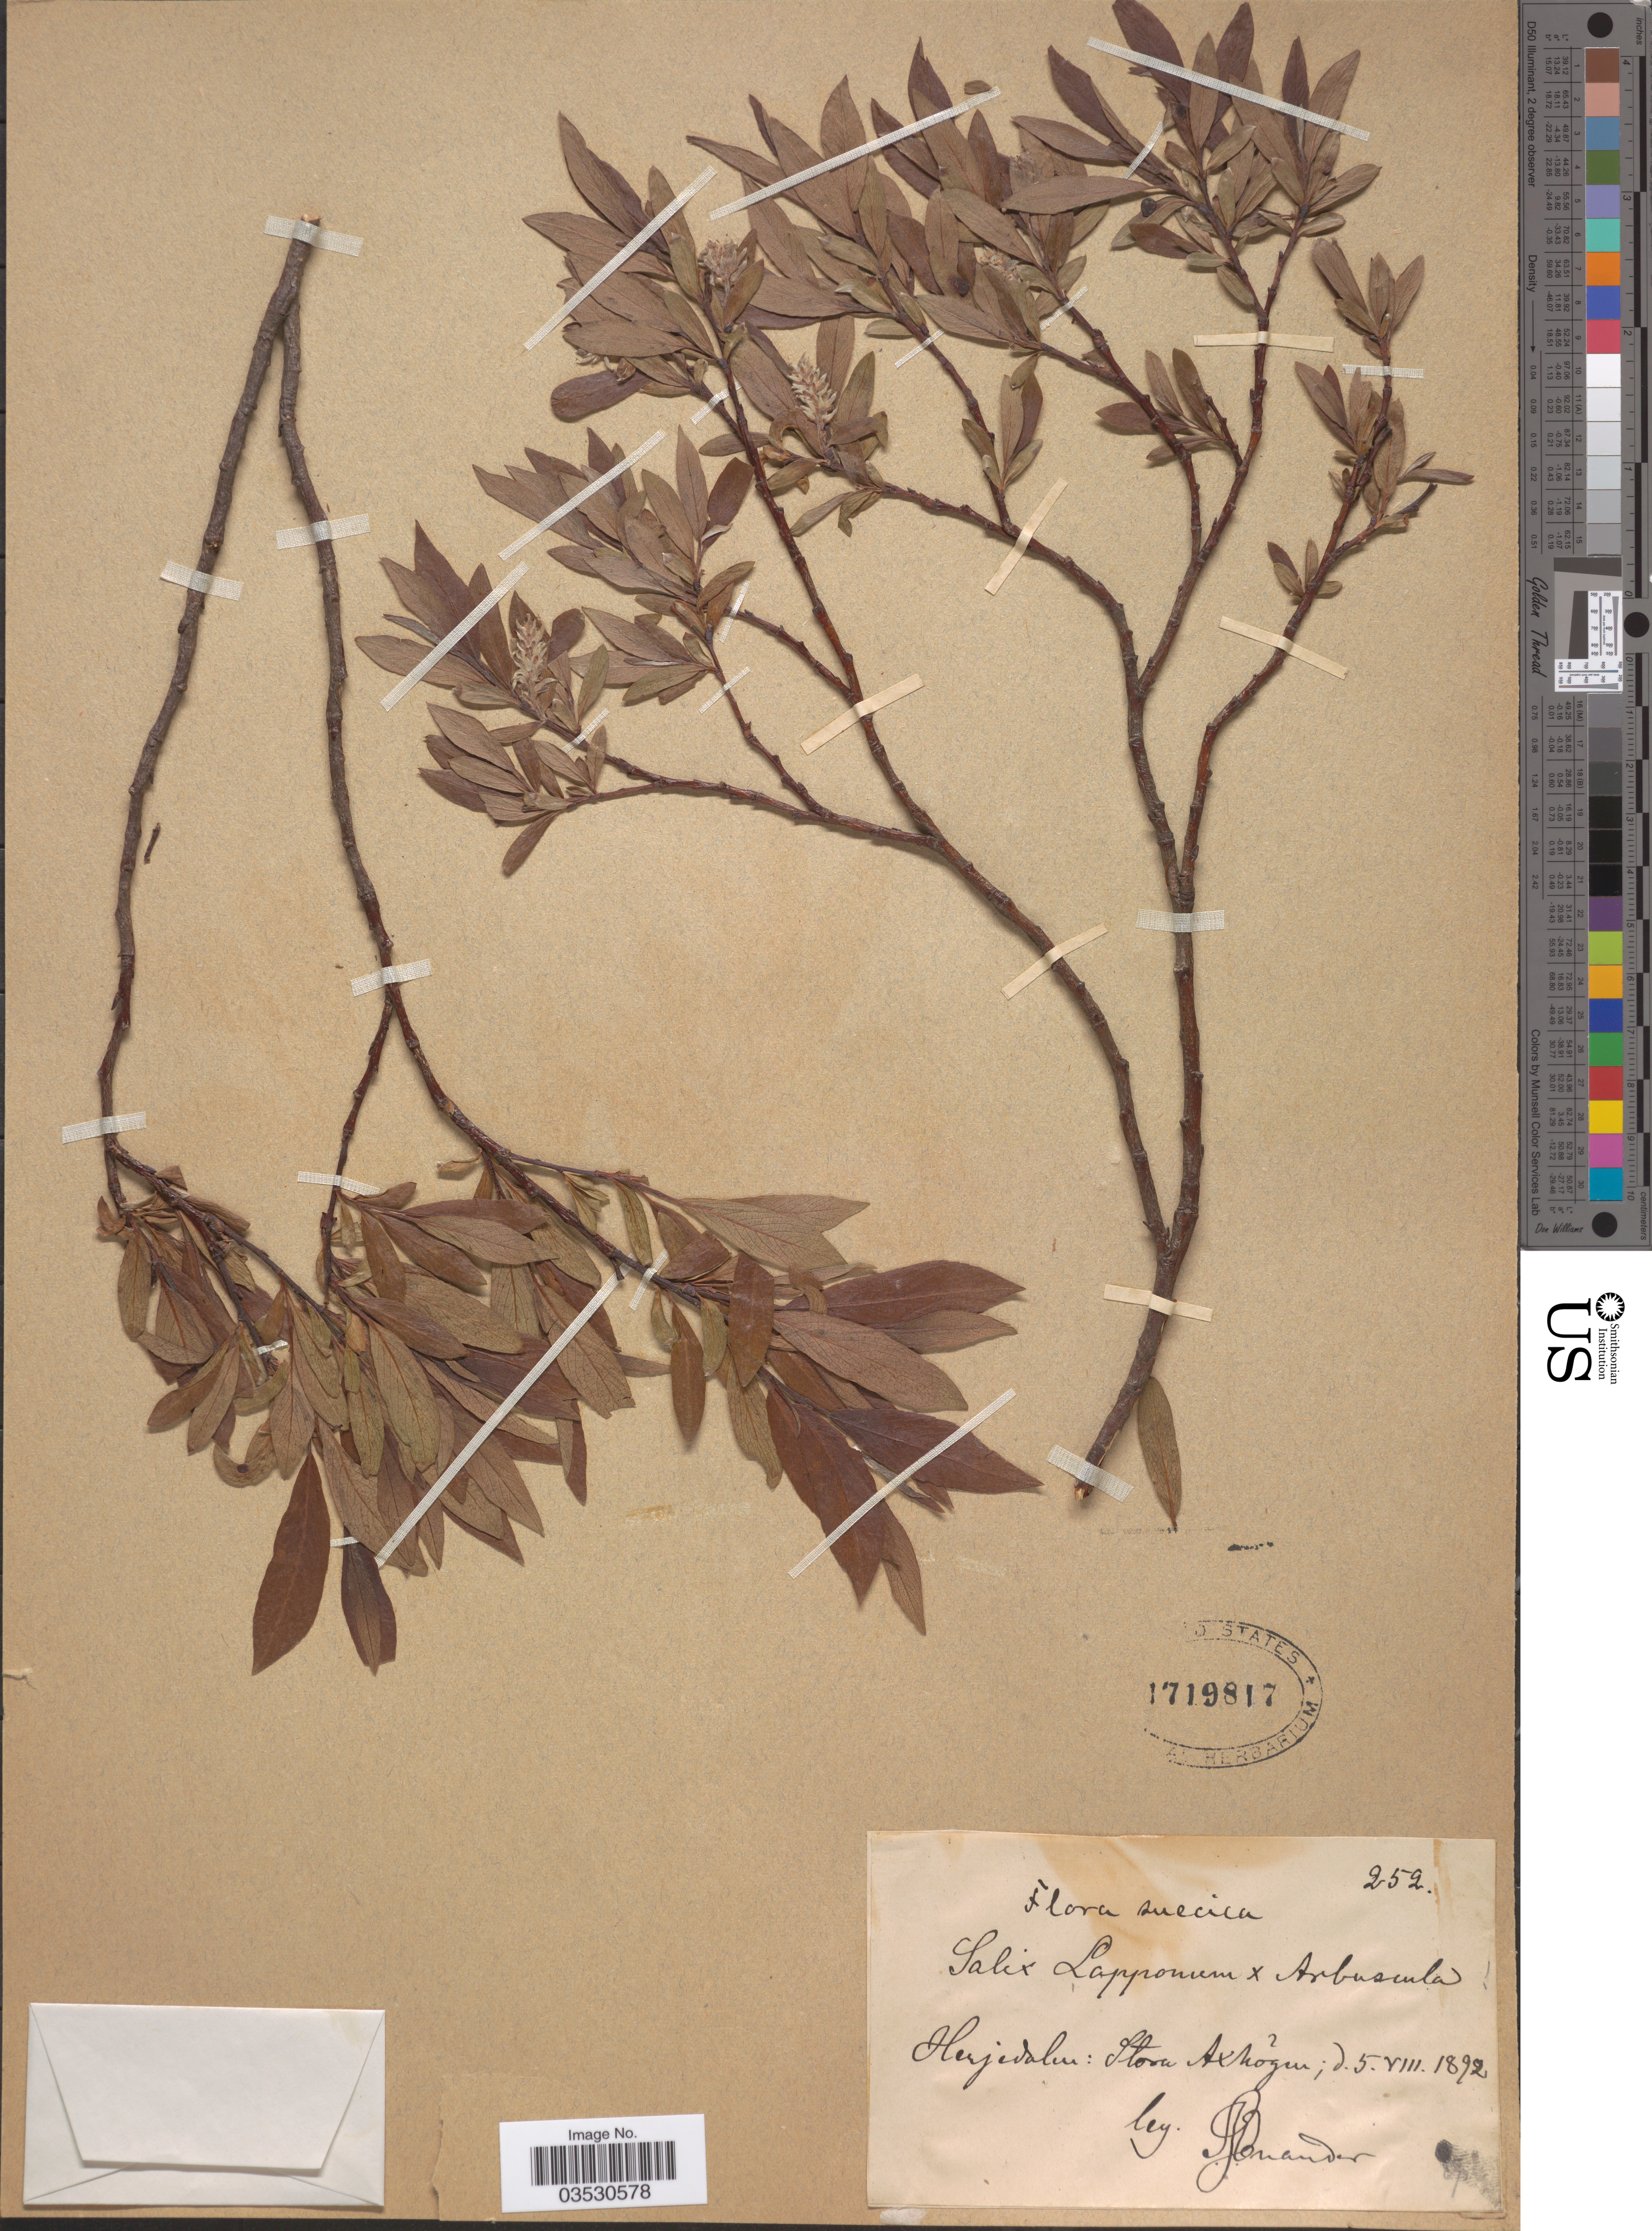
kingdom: Plantae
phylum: Tracheophyta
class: Magnoliopsida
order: Malpighiales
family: Salicaceae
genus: Salix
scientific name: Salix lapponum x S. arbuscula L.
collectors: S. Enander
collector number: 252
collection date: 1892-08-05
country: Sweden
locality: Suecia. Herjedalen: Stora Axhogen.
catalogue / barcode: US 1719817